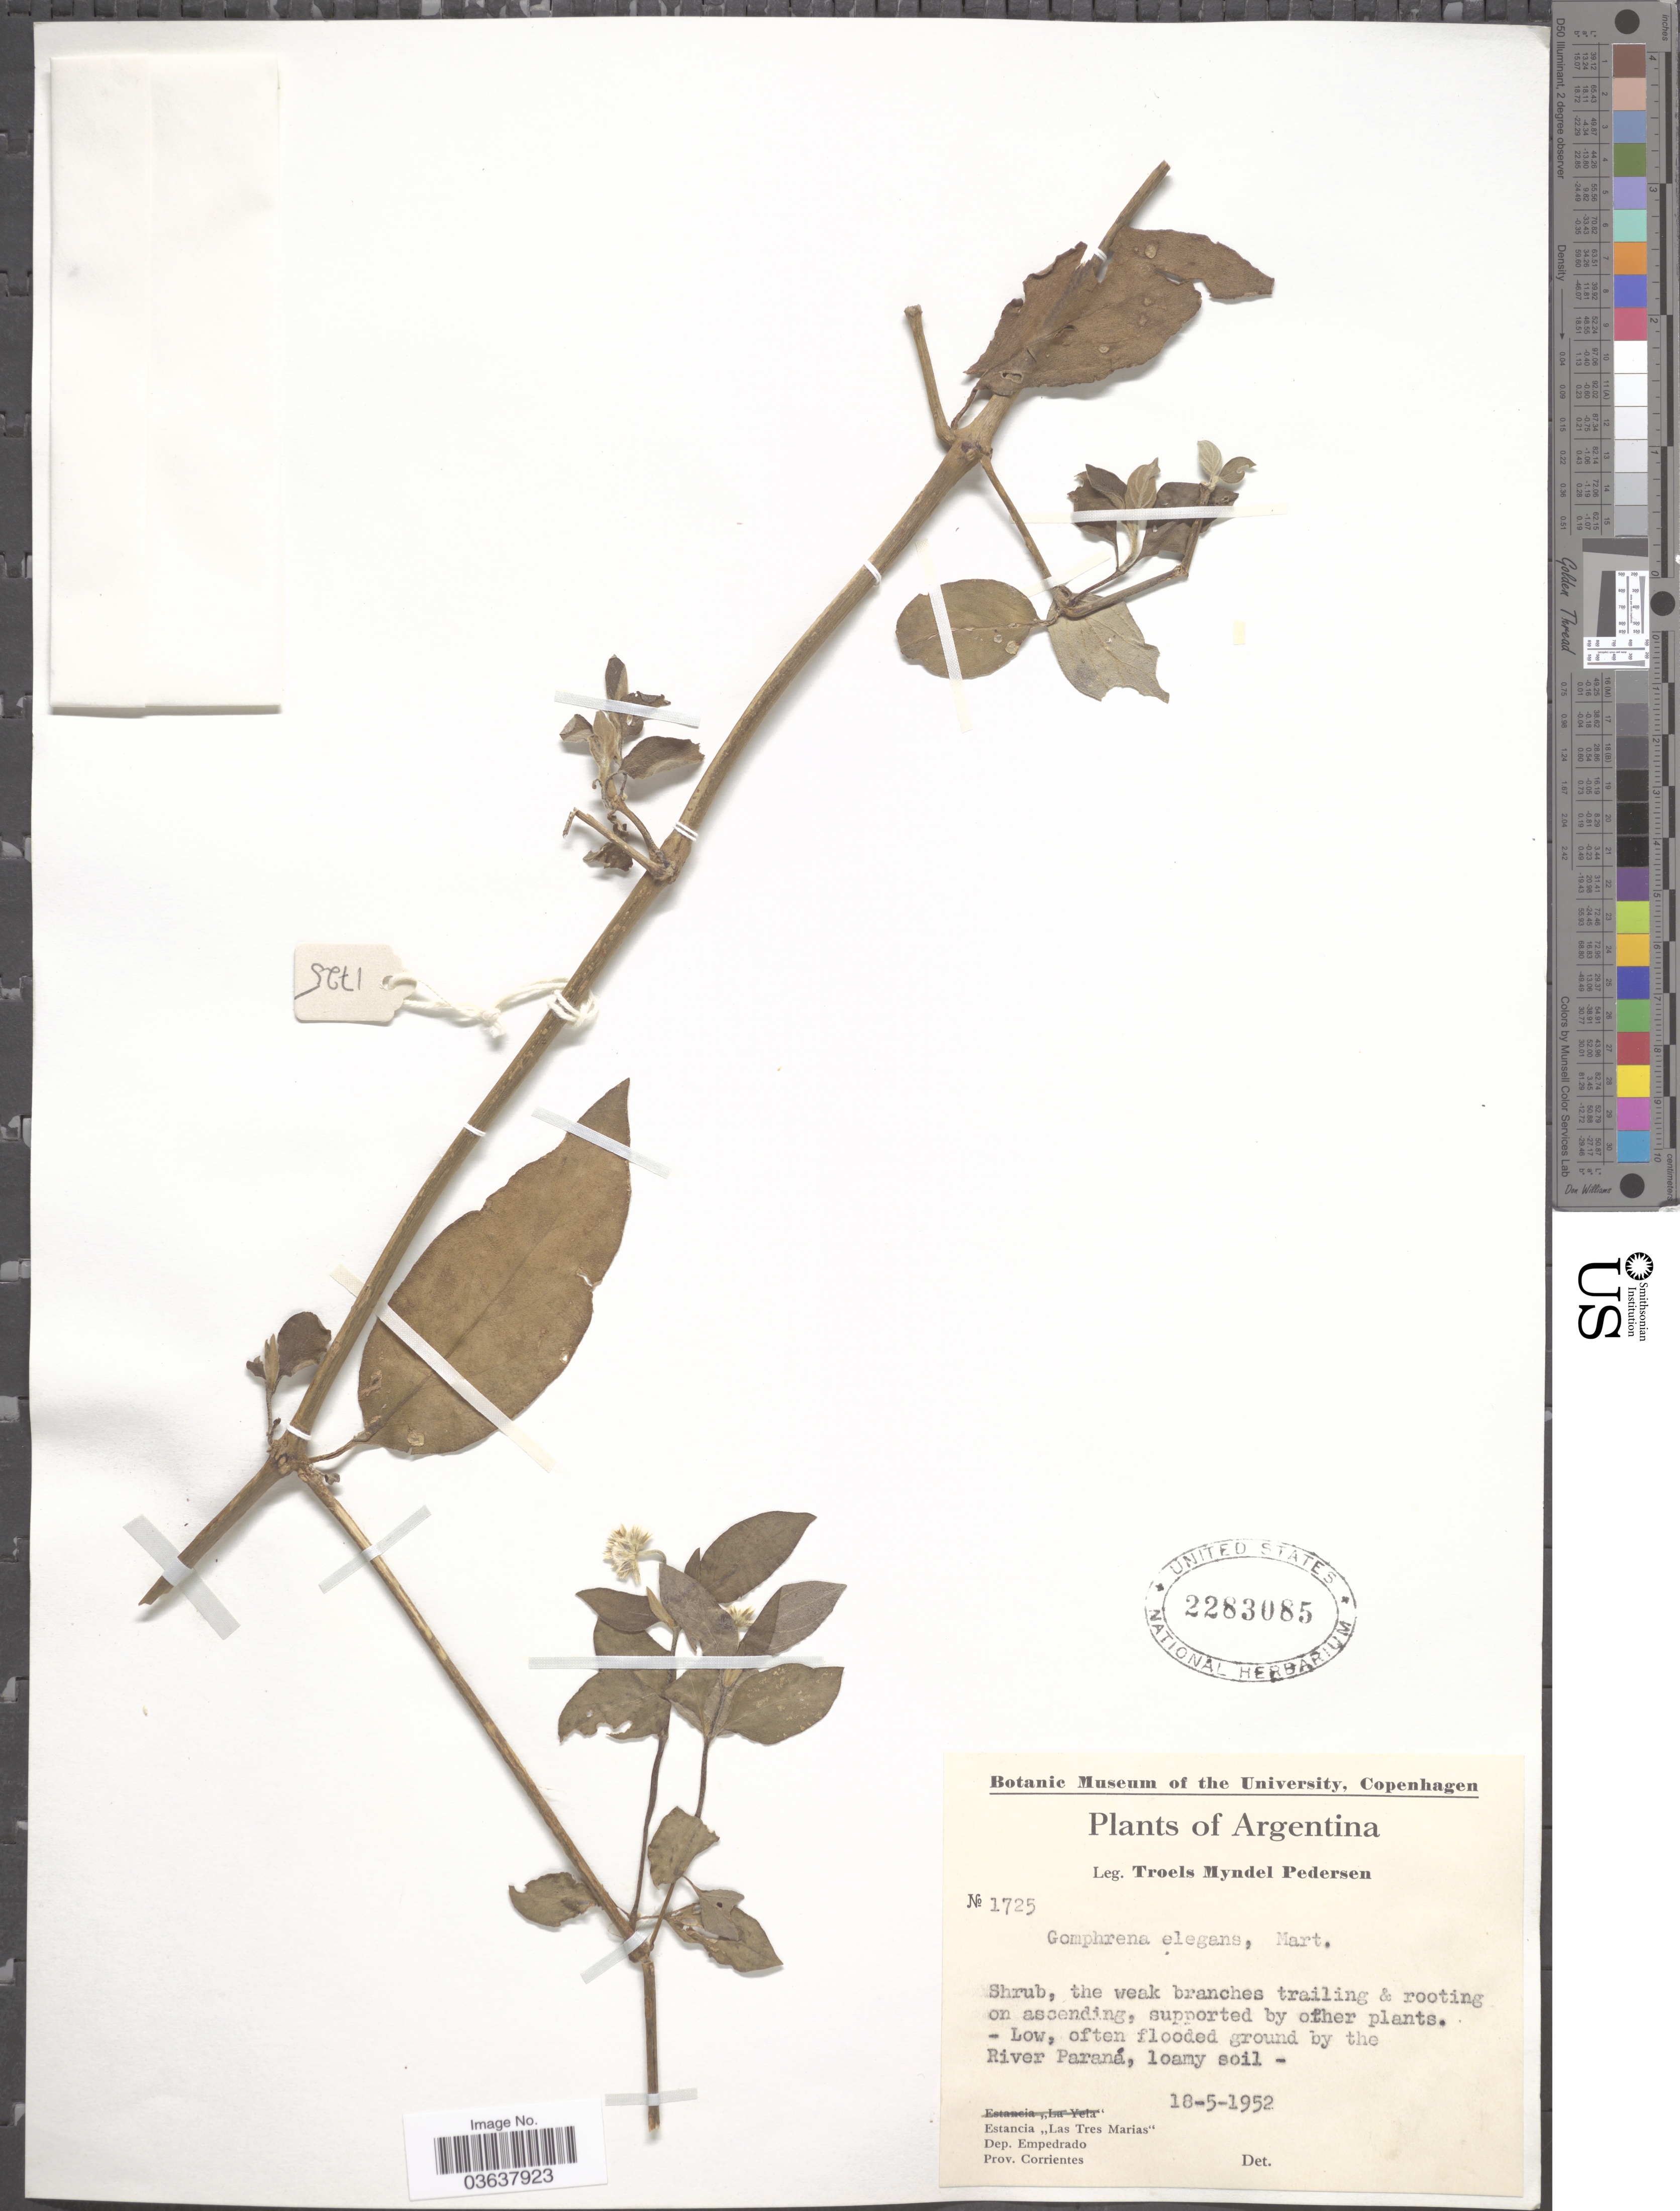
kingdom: Plantae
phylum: Tracheophyta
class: Magnoliopsida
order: Caryophyllales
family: Amaranthaceae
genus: Gomphrena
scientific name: Gomphrena elegans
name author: Mart.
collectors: T. Pederson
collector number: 1725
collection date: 1952-05-18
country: Argentina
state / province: Corrientes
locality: By the River Paraná. Estancia "Las Tres Marias". Dep. Empedrado.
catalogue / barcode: US 2283085